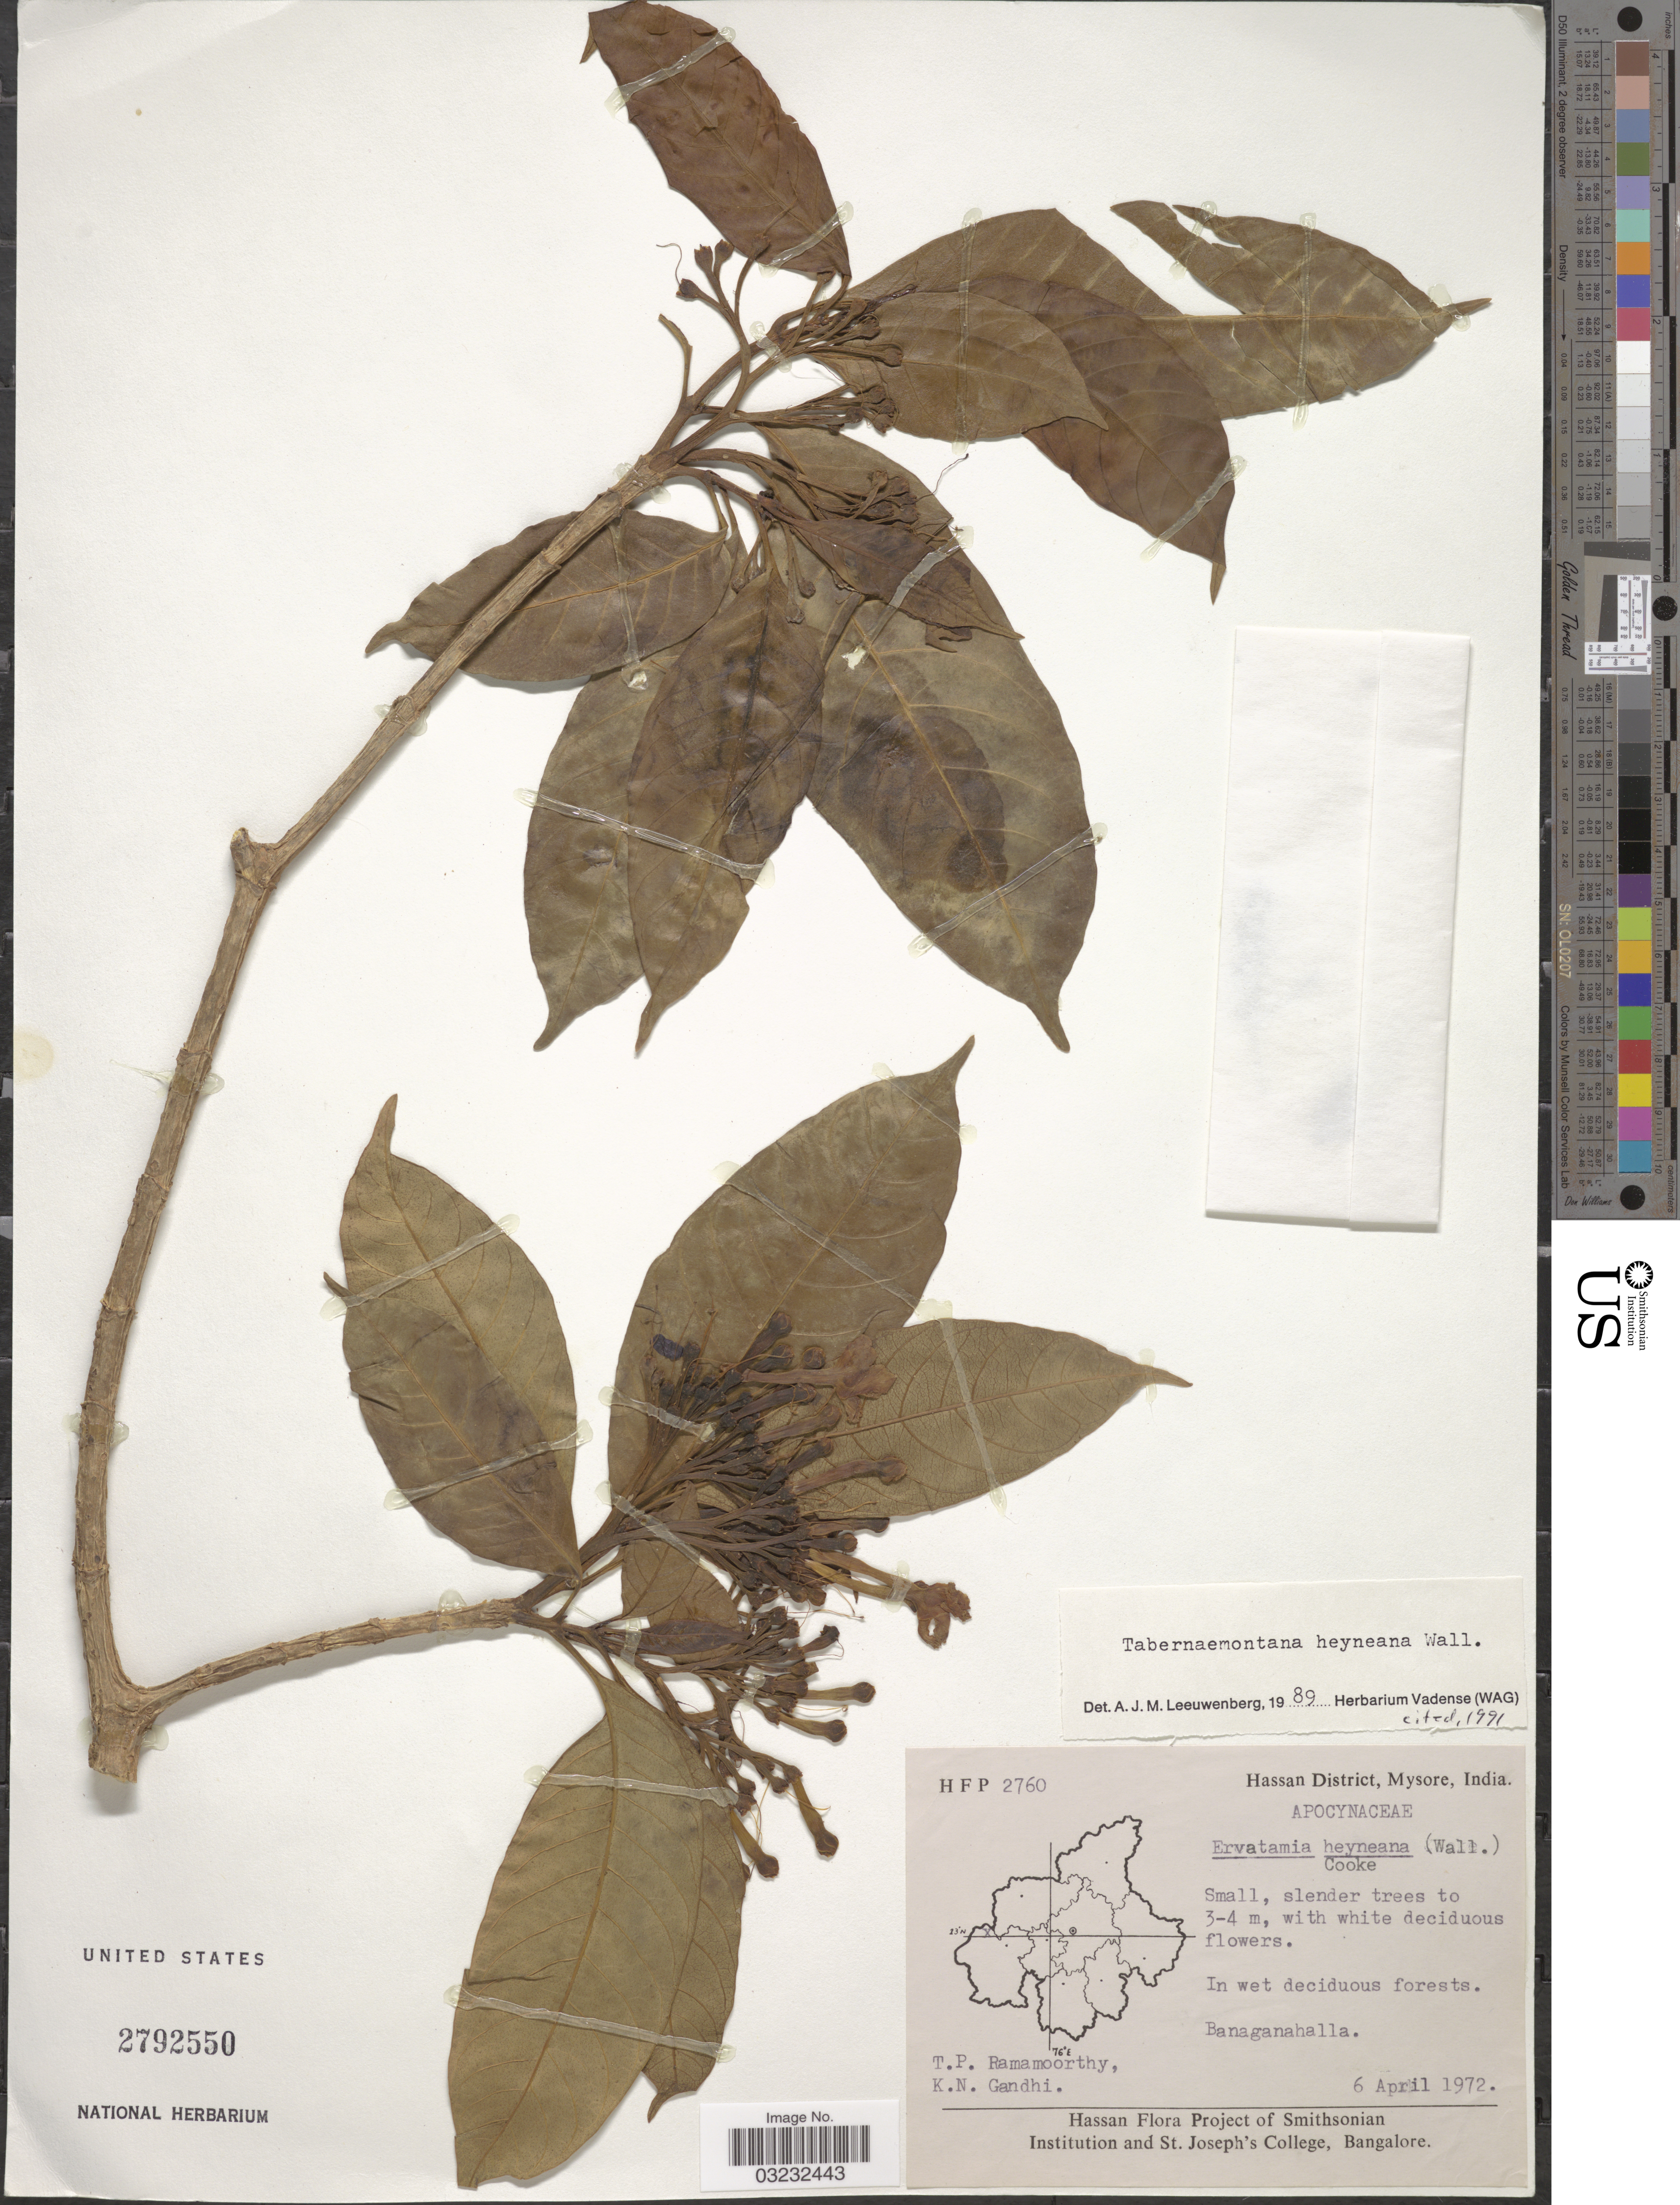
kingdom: Plantae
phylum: Tracheophyta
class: Magnoliopsida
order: Gentianales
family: Apocynaceae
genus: Tabernaemontana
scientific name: Tabernaemontana heyneana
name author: Wall.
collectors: T. P. Ramamoorthy & K. N. Gandhi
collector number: HFP2760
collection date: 1972-04-06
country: India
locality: Hassan District, Mysore, Banaganahalla.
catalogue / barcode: US 2792550